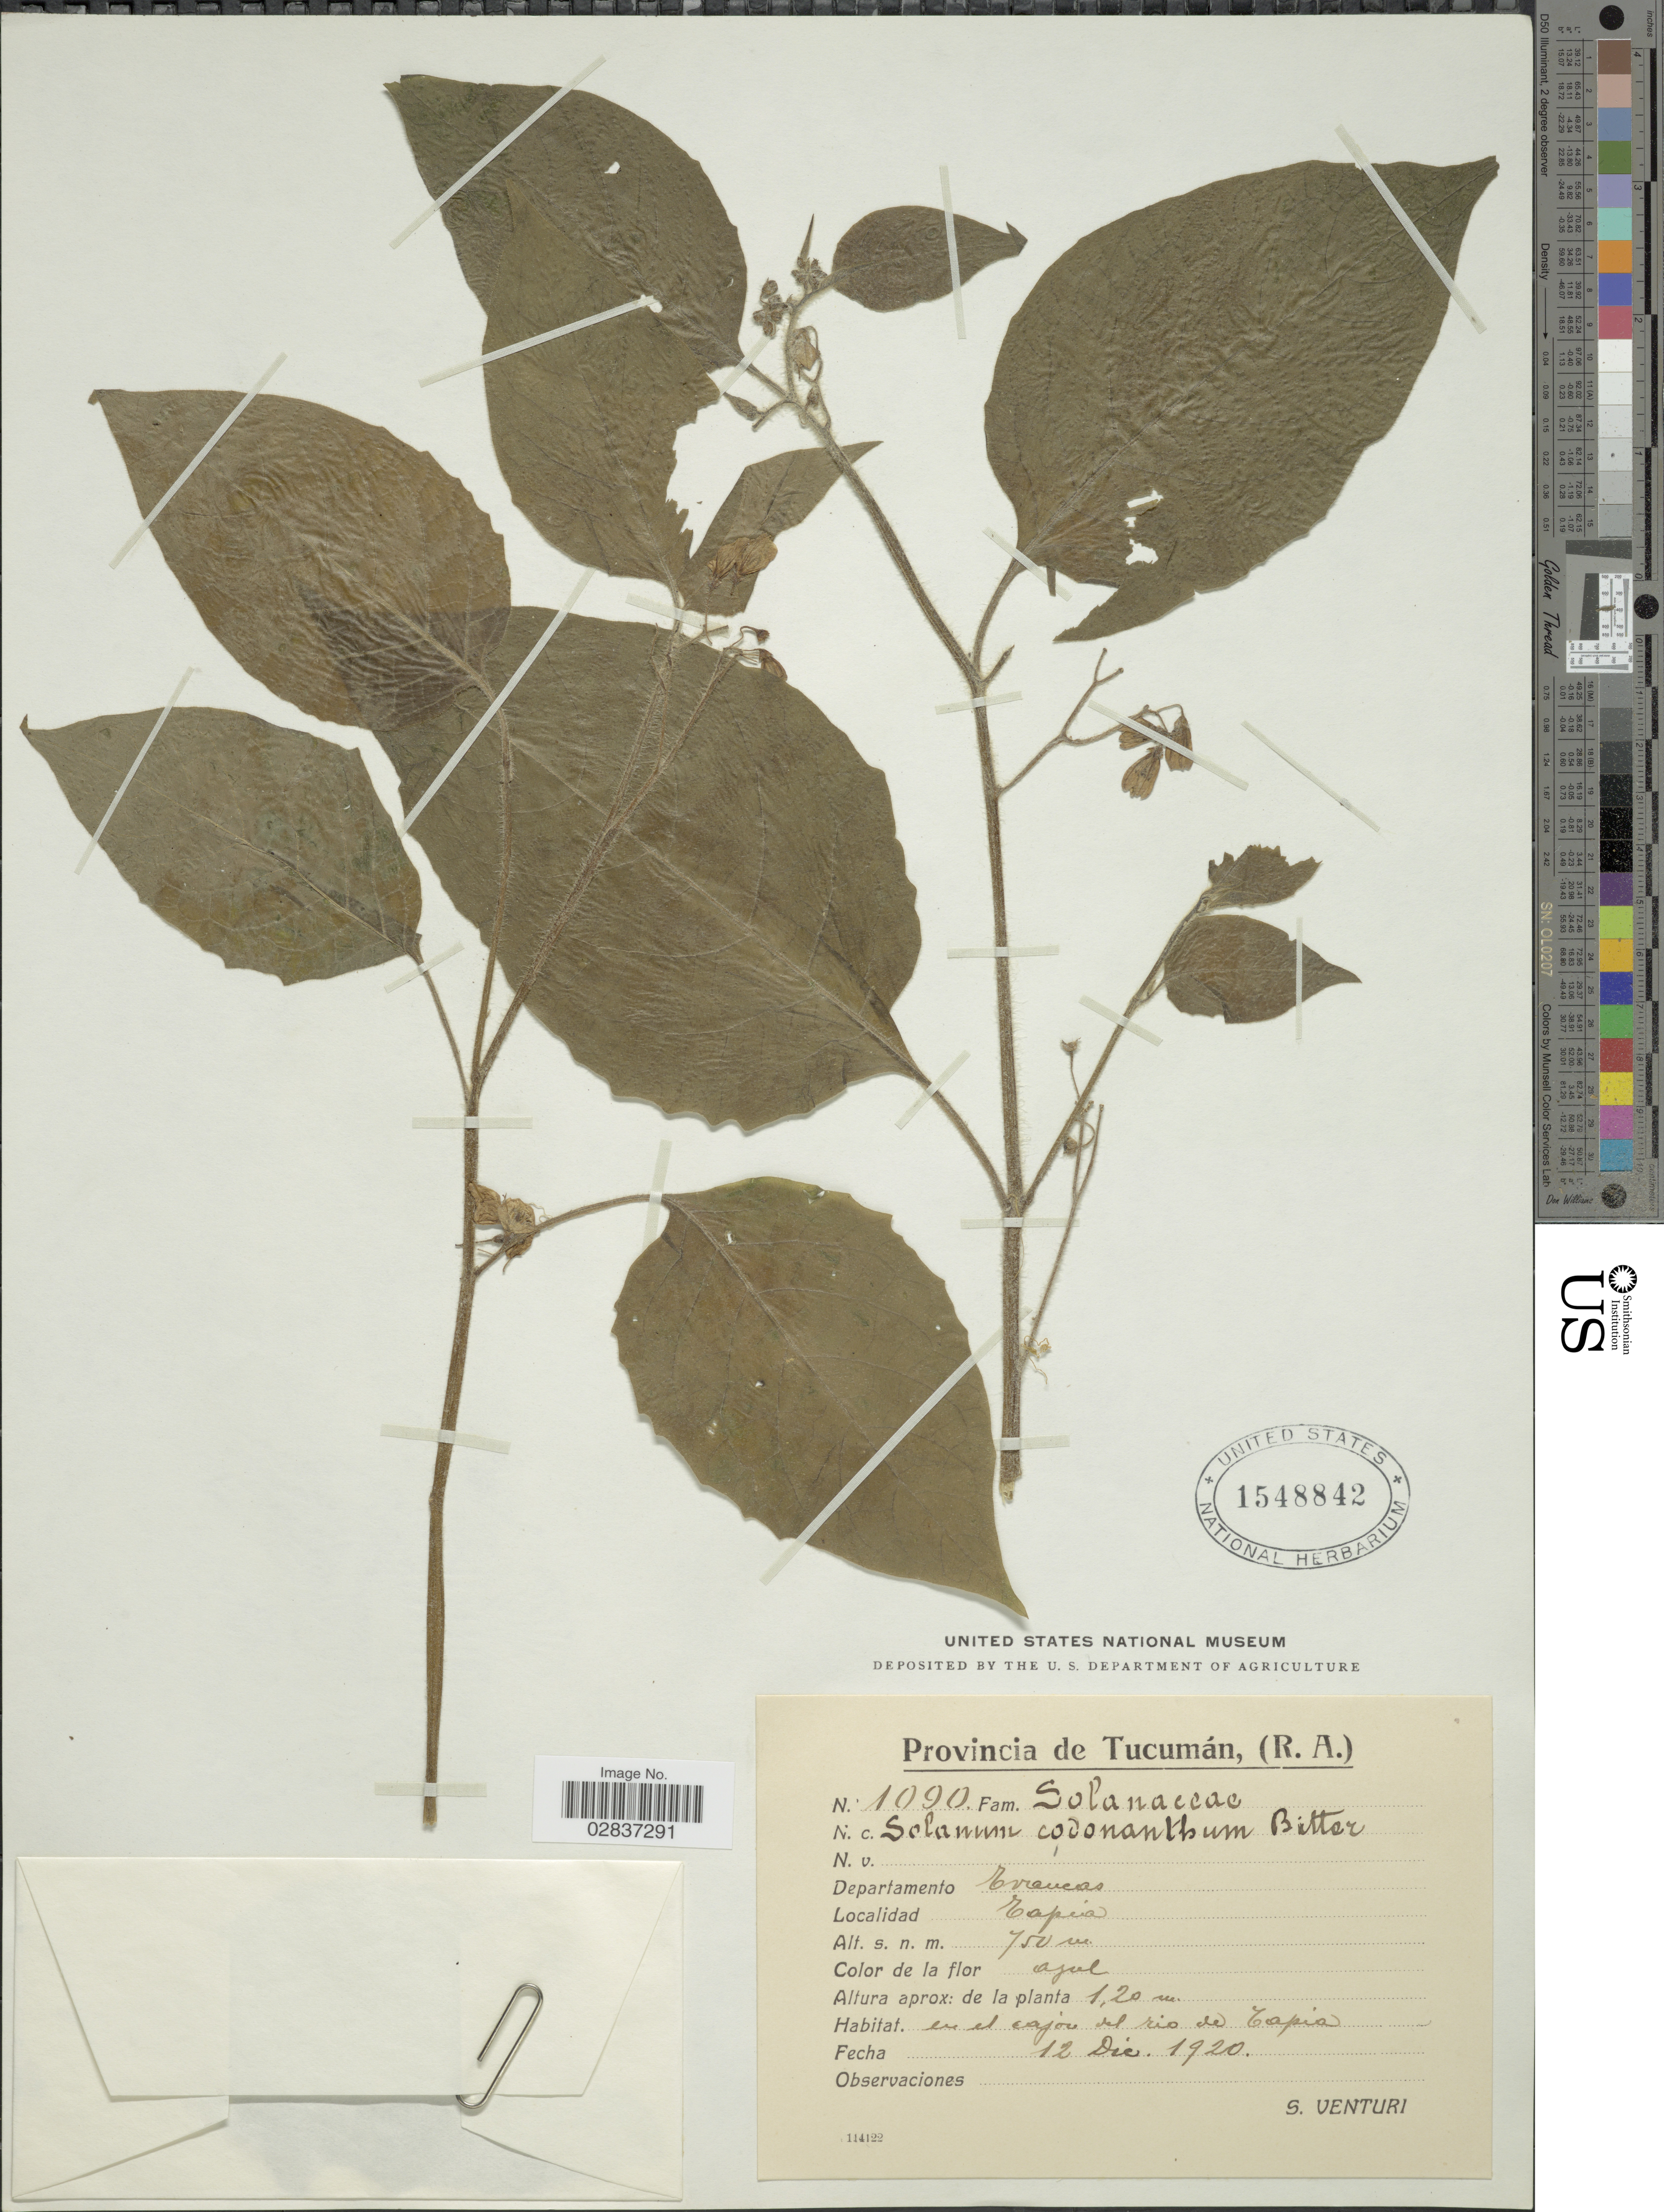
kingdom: Plantae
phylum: Tracheophyta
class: Magnoliopsida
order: Solanales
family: Solanaceae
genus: Solanum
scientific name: Solanum codonanthum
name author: Bitter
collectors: S. Venturi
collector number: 1090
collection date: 1920-12-12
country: Argentina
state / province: Tucuman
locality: Departamento Trancas, Tapia.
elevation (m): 750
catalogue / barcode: US 1548842